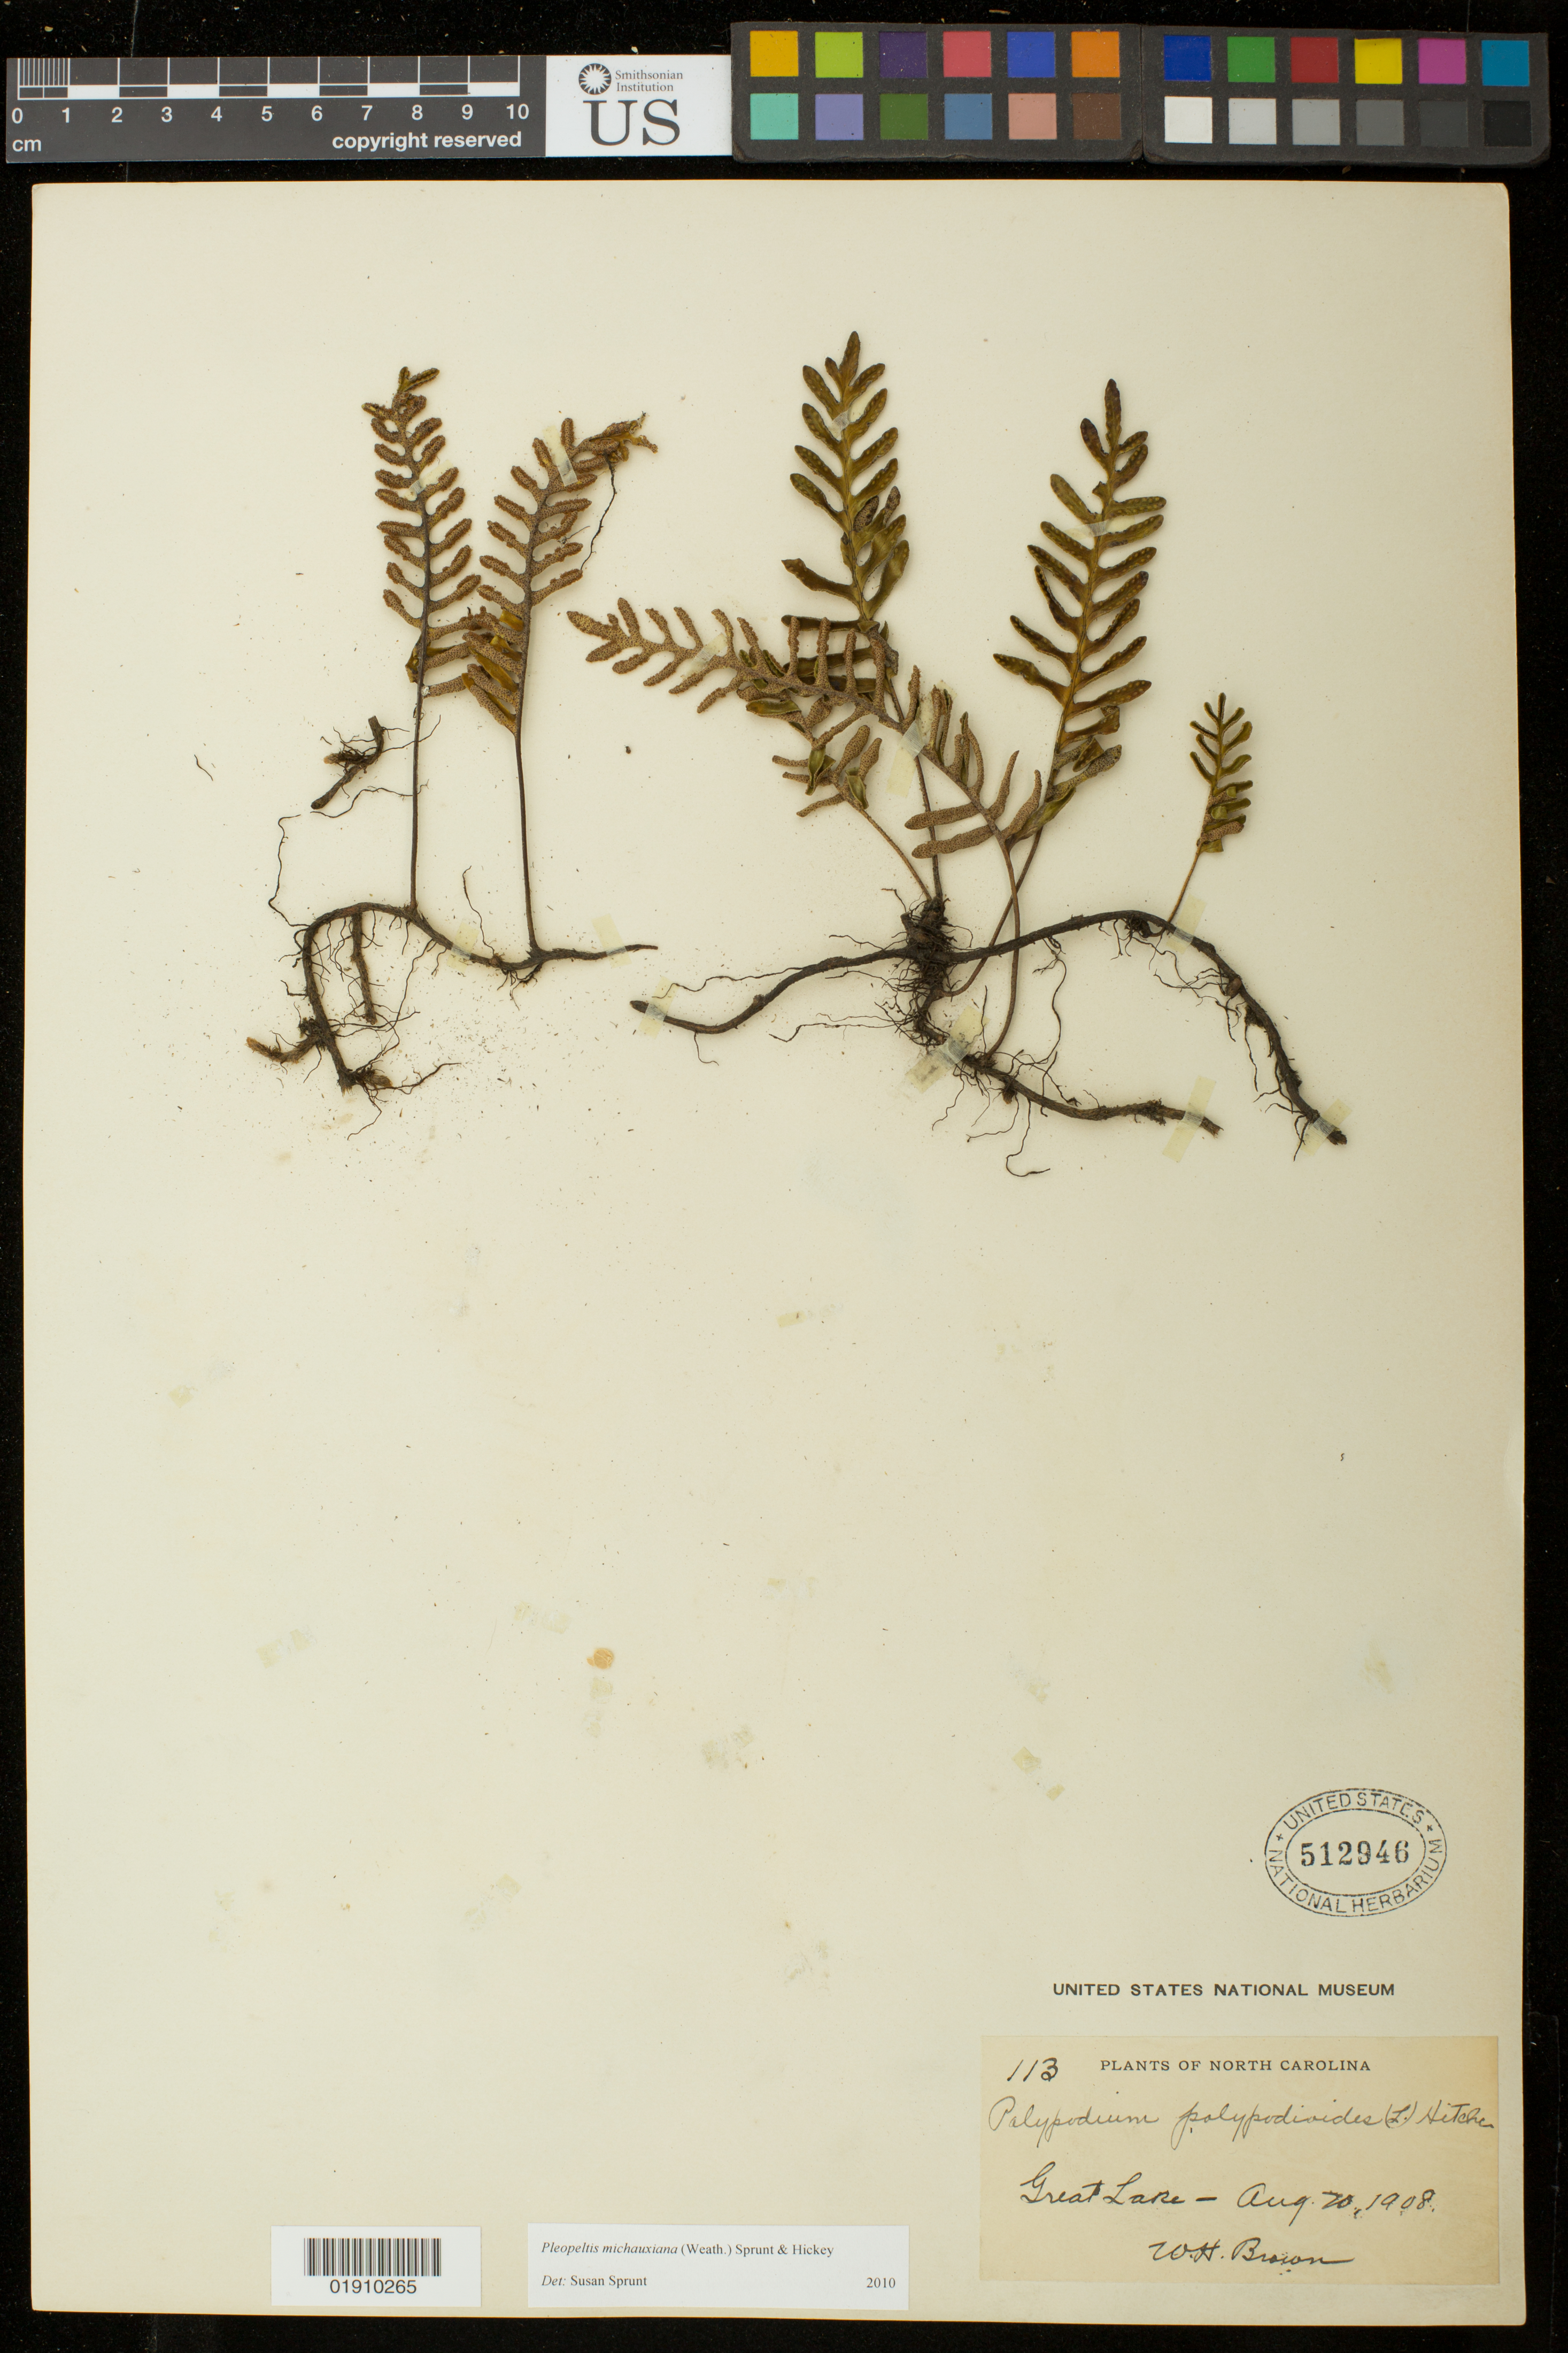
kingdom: Plantae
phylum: Tracheophyta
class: Polypodiopsida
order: Polypodiales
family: Polypodiaceae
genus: Pleopeltis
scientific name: Pleopeltis michauxiana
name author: (Weath.) Hickey & Sprunt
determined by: Sprunt, S. V.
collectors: W. B.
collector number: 113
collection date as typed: Aug. 20, 1908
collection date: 1908-08-20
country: United States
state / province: North Carolina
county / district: Craven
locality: Great Lake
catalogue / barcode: US 512946